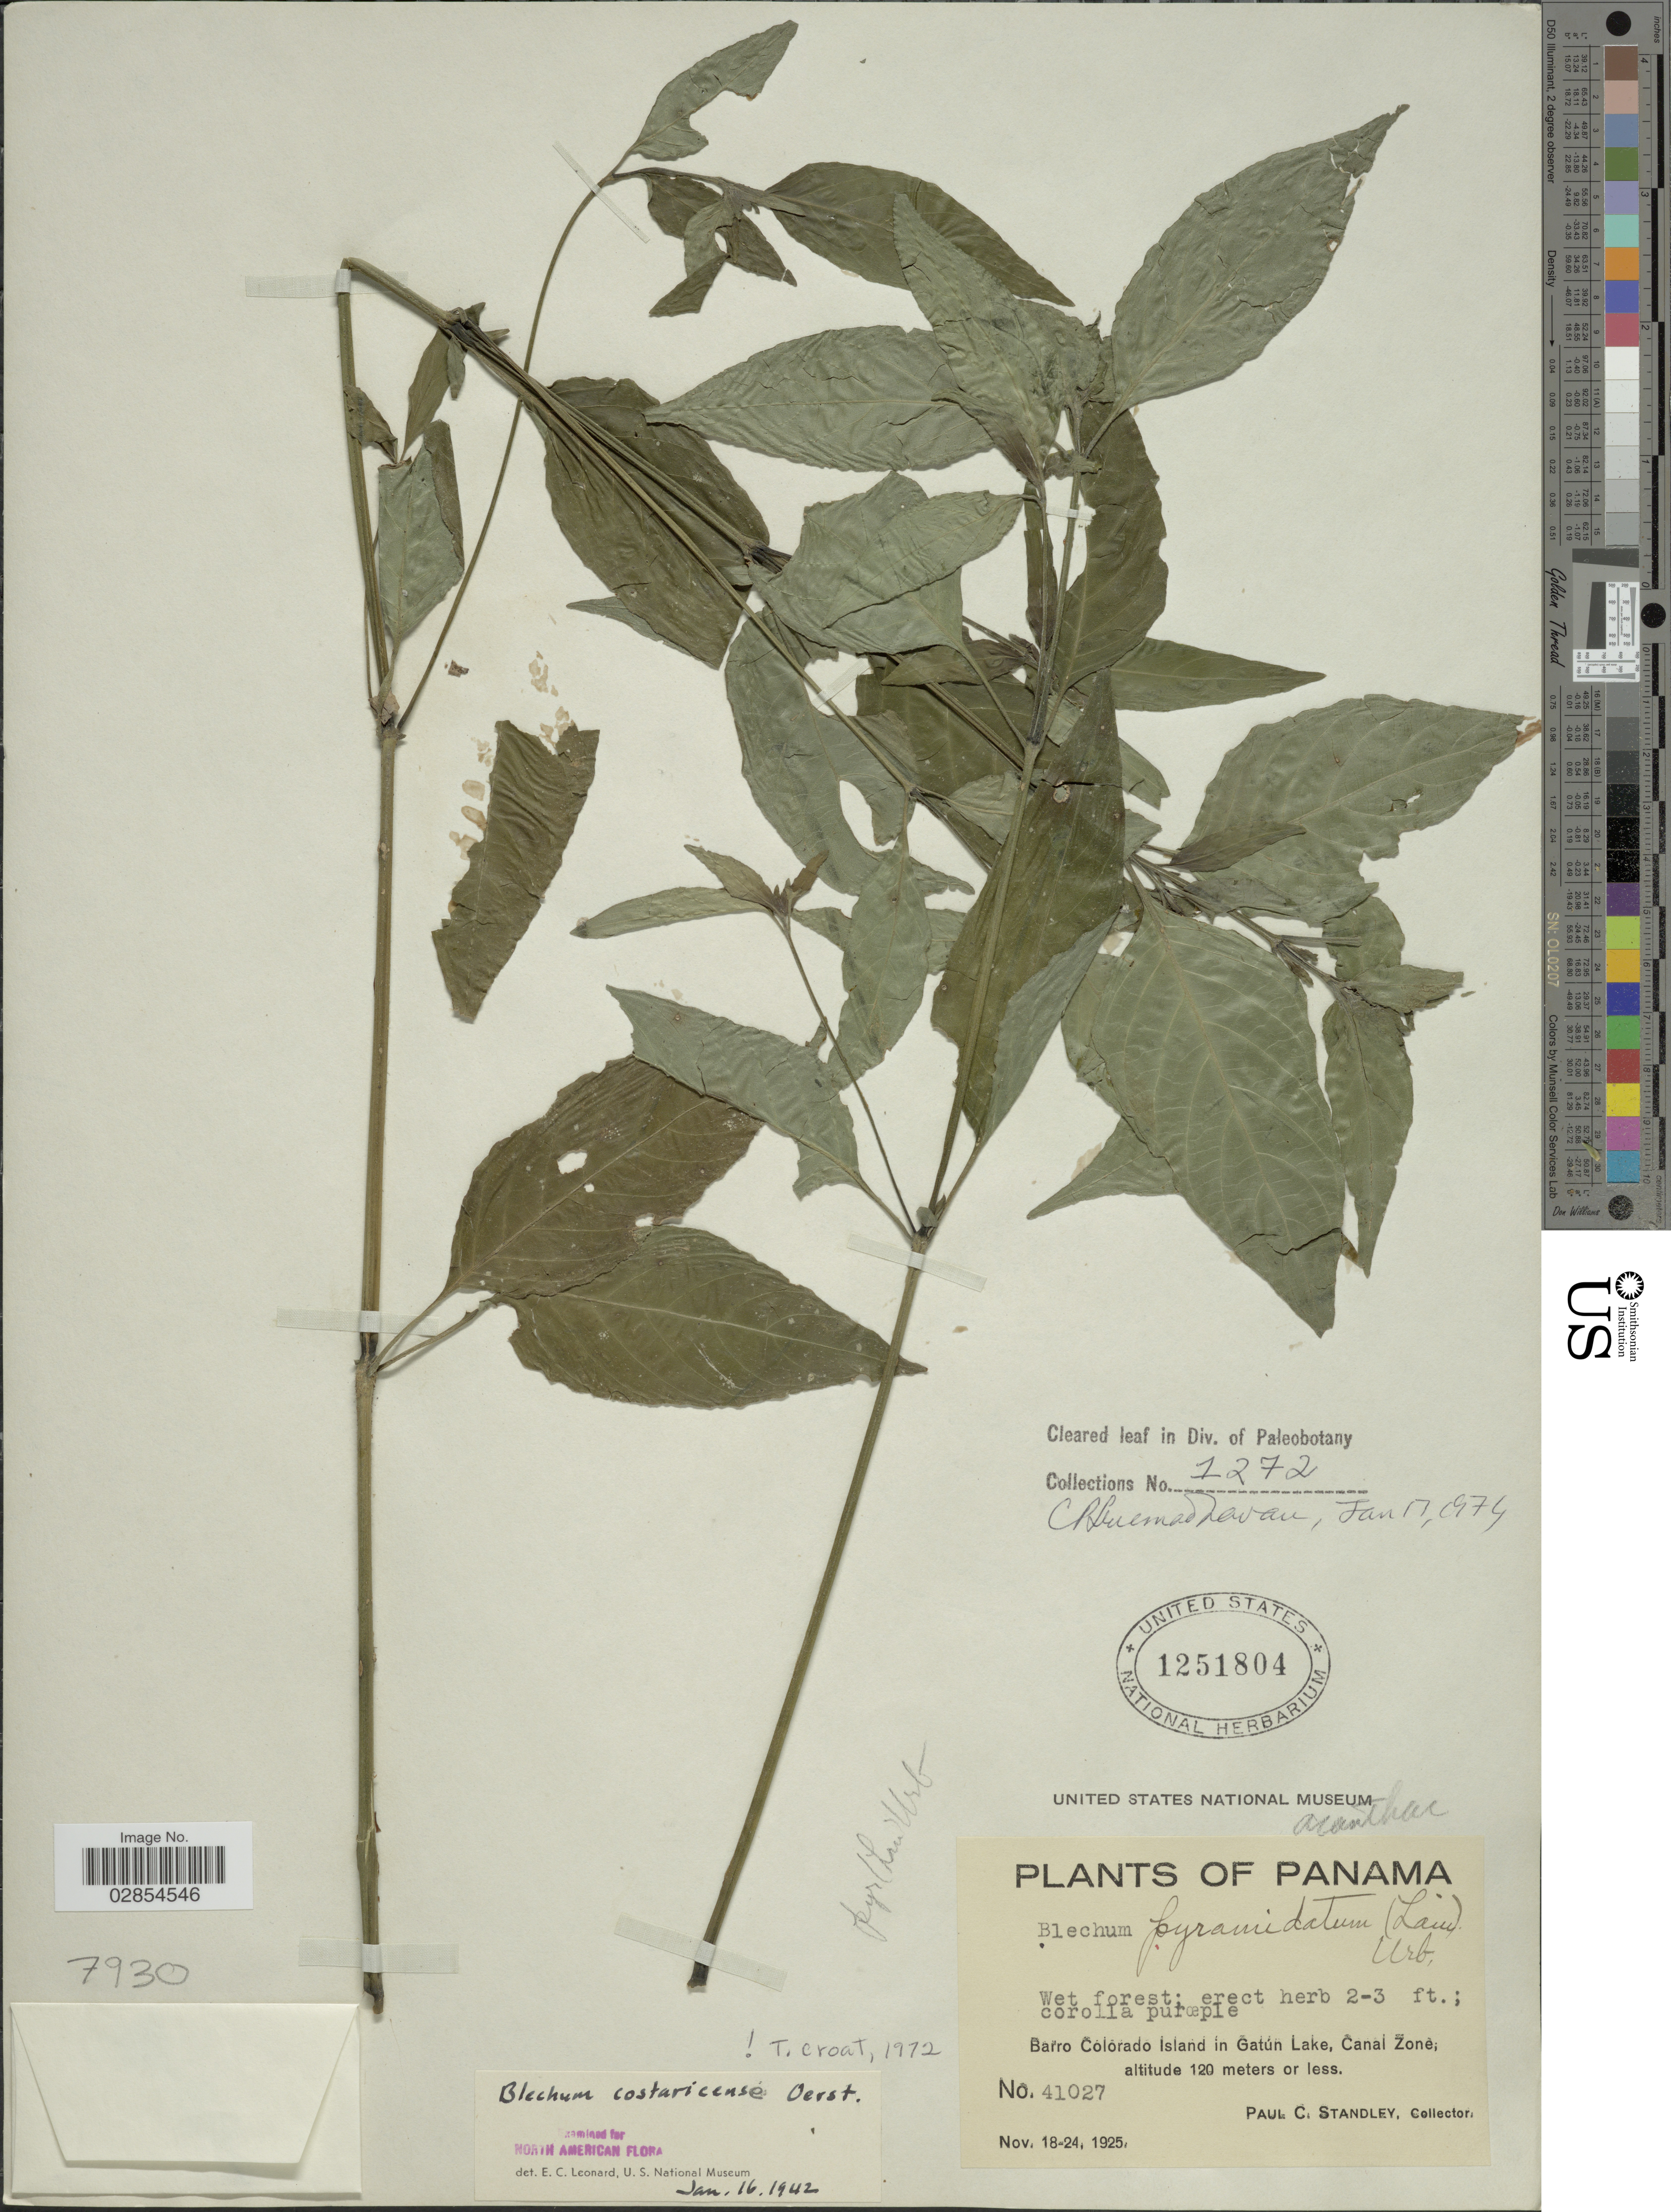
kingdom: Plantae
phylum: Tracheophyta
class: Magnoliopsida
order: Lamiales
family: Acanthaceae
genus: Blechum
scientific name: Blechum costaricense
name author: Oerst.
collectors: P. C. Standley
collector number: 41027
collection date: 1925-11-18/1925-11-24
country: Panama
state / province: Panamá Oeste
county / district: Canal Zone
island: Barro Colorado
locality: Barro Colorado Island in Gatún Lake, Canal Zone.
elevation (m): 120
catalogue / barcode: US 1251804